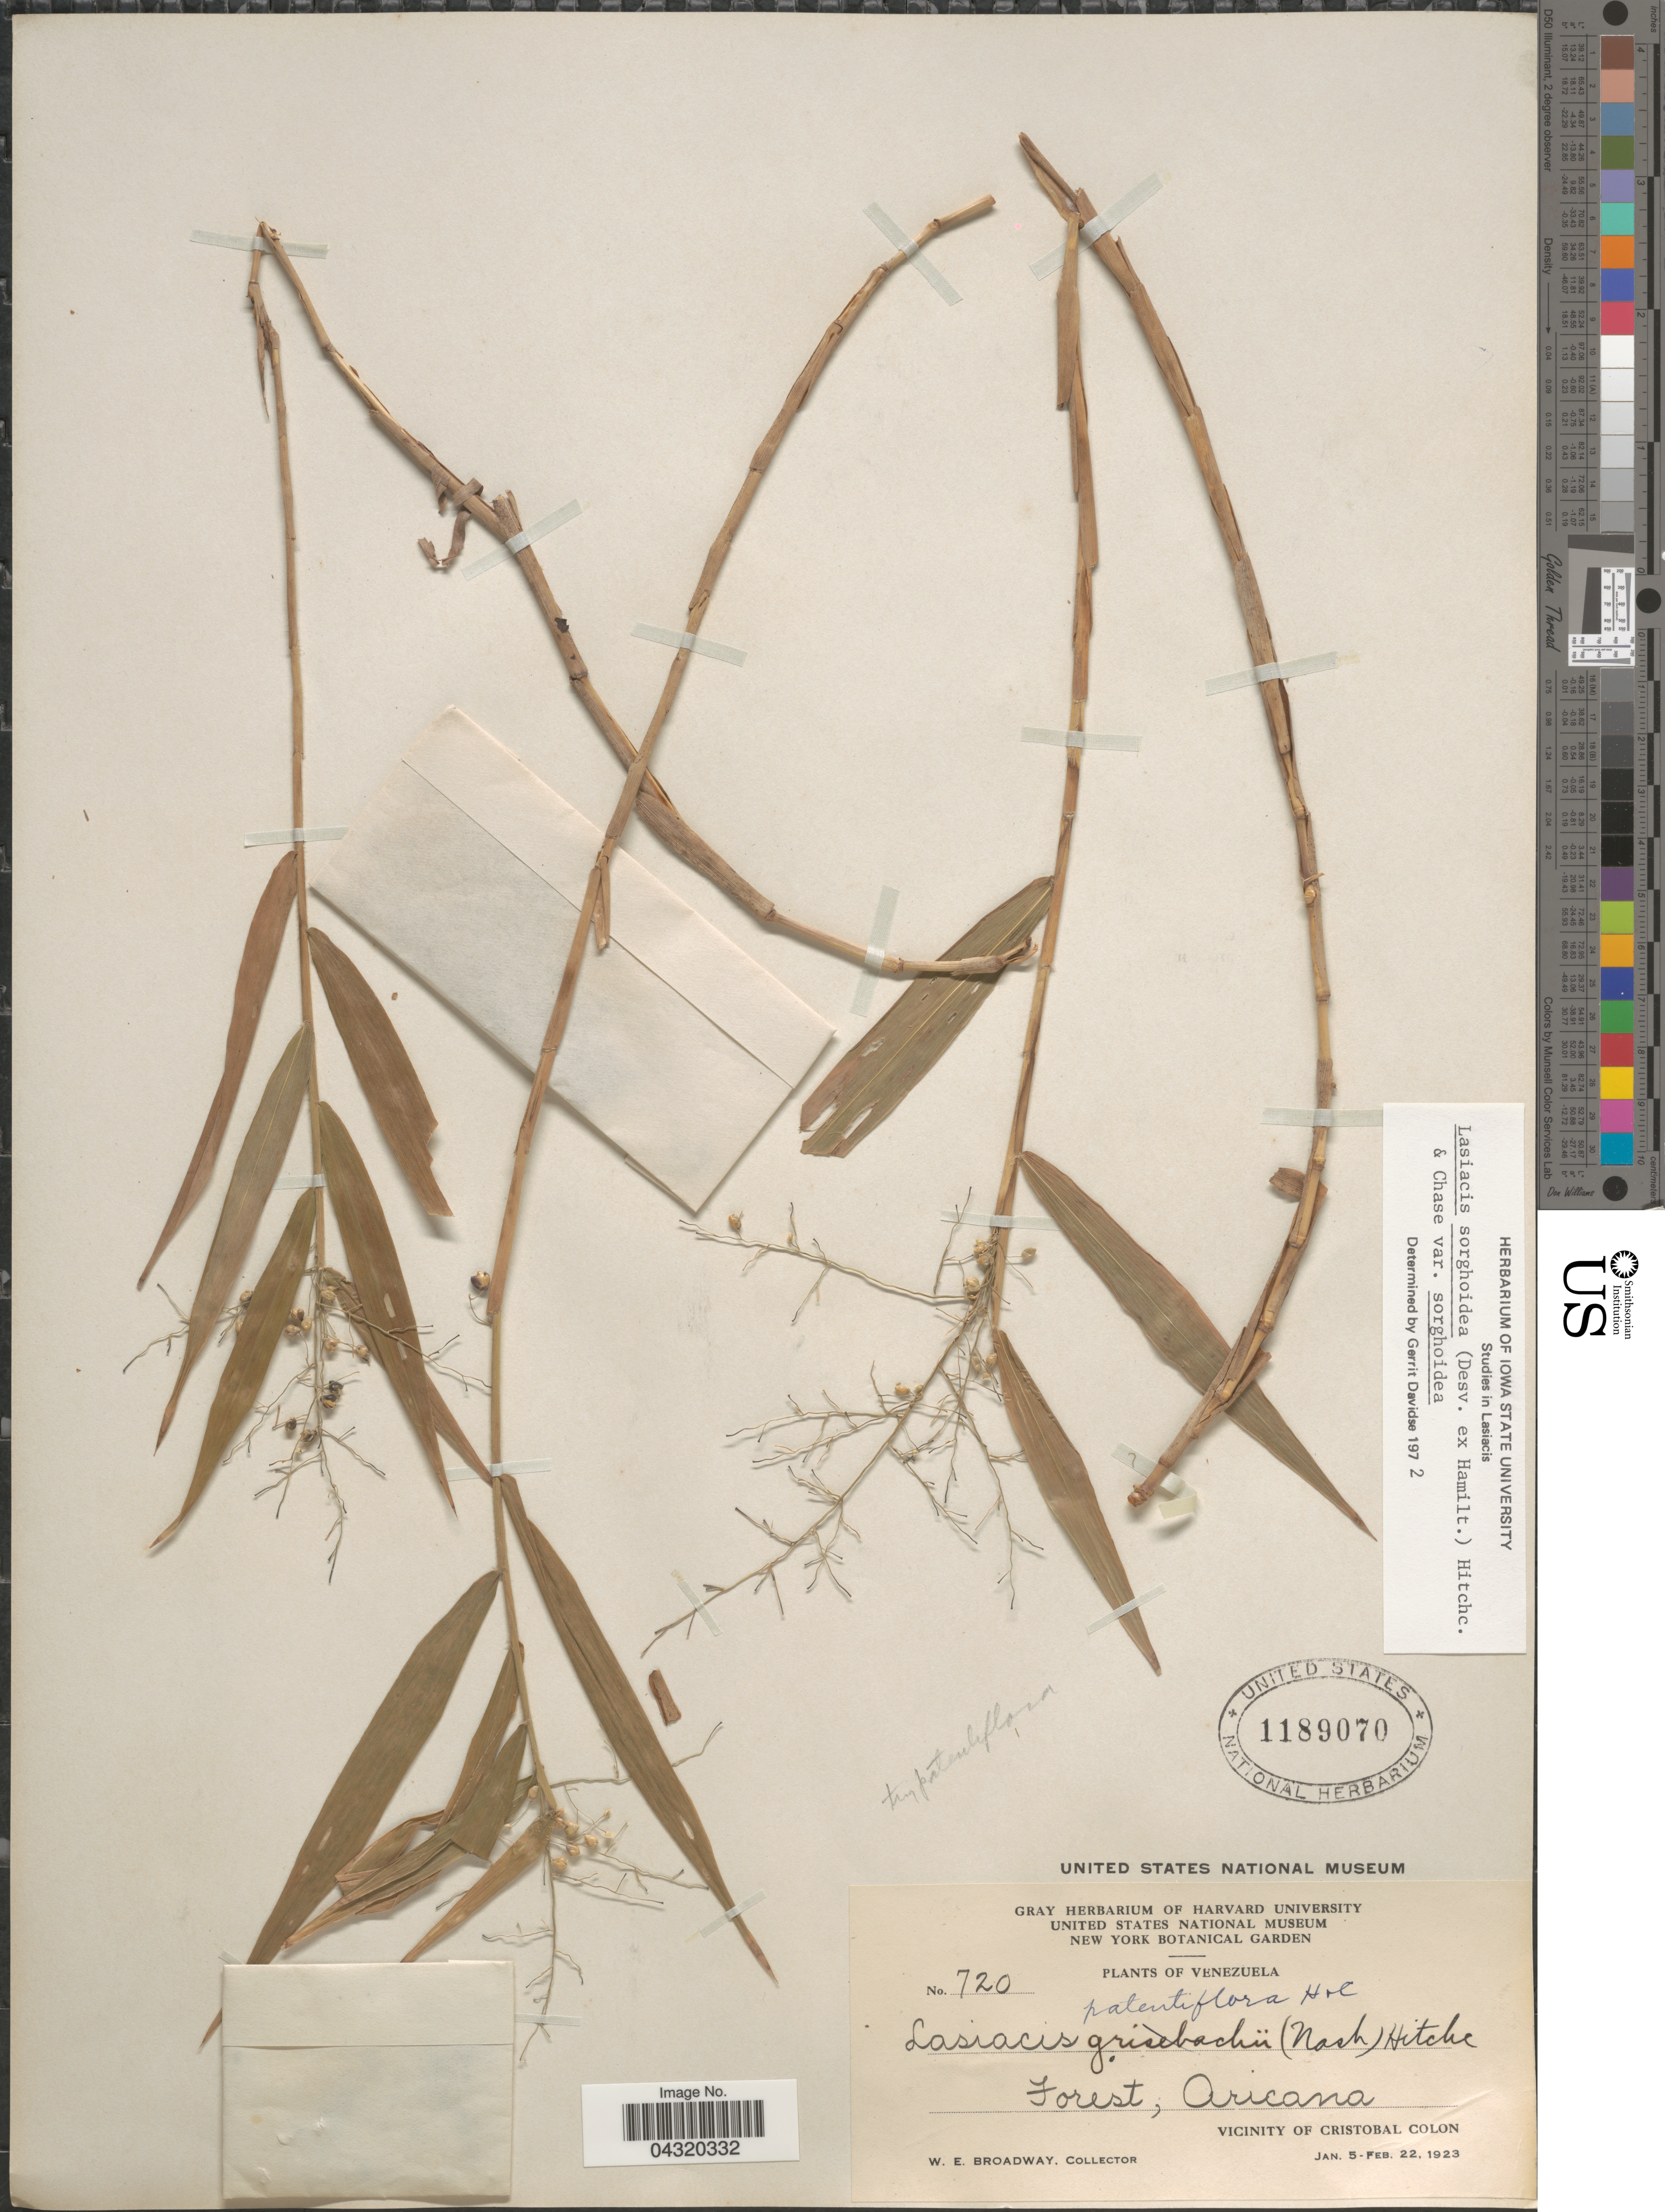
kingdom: Plantae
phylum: Tracheophyta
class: Liliopsida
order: Poales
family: Poaceae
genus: Lasiacis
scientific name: Lasiacis sorghoidea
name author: (Desv. ex Ham.) Hitchc. & Chase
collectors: W. E. Broadway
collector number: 720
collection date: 1923-01-05/1923-02-22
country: Venezuela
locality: Forest, Aricana. Vicinity of Cristobal Colon.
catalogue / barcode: US 1189070